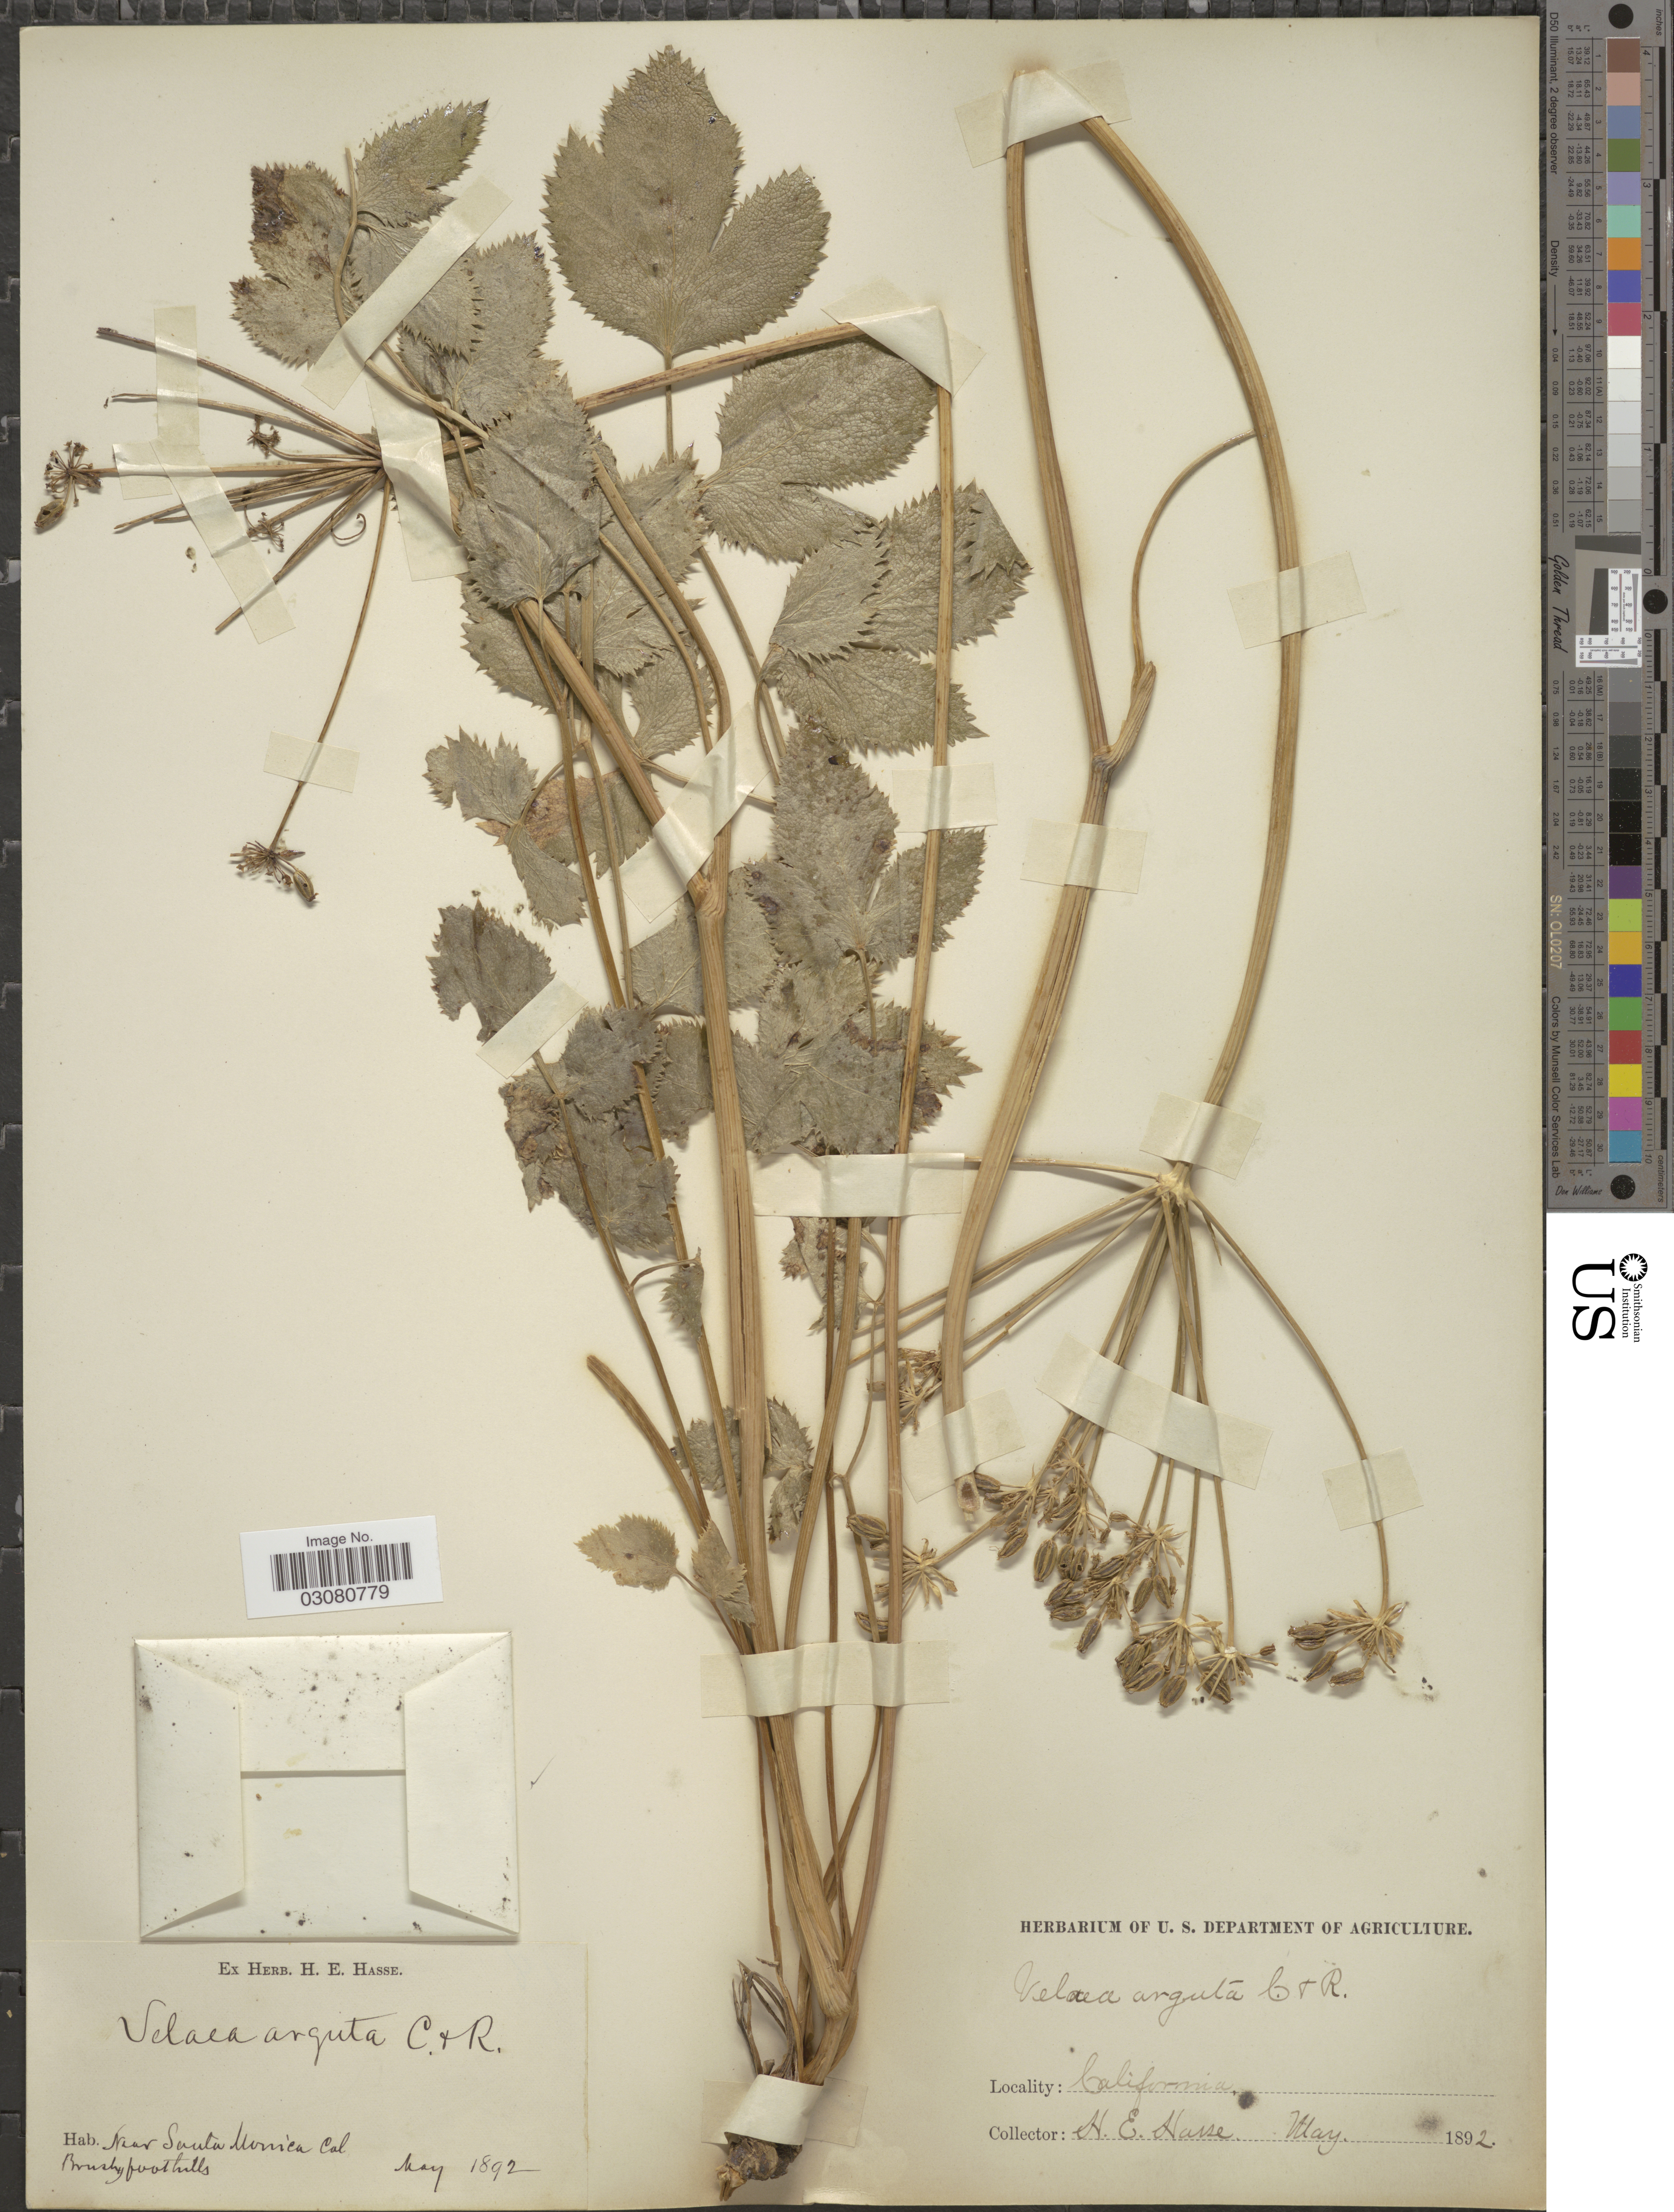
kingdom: Plantae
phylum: Tracheophyta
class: Magnoliopsida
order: Apiales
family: Apiaceae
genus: Tauschia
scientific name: Tauschia arguta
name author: (Torr.) J.F. Macbr.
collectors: H. E. Hasse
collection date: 1892-05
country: United States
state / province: California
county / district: Los Angeles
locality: Near Santa Monica Cal.